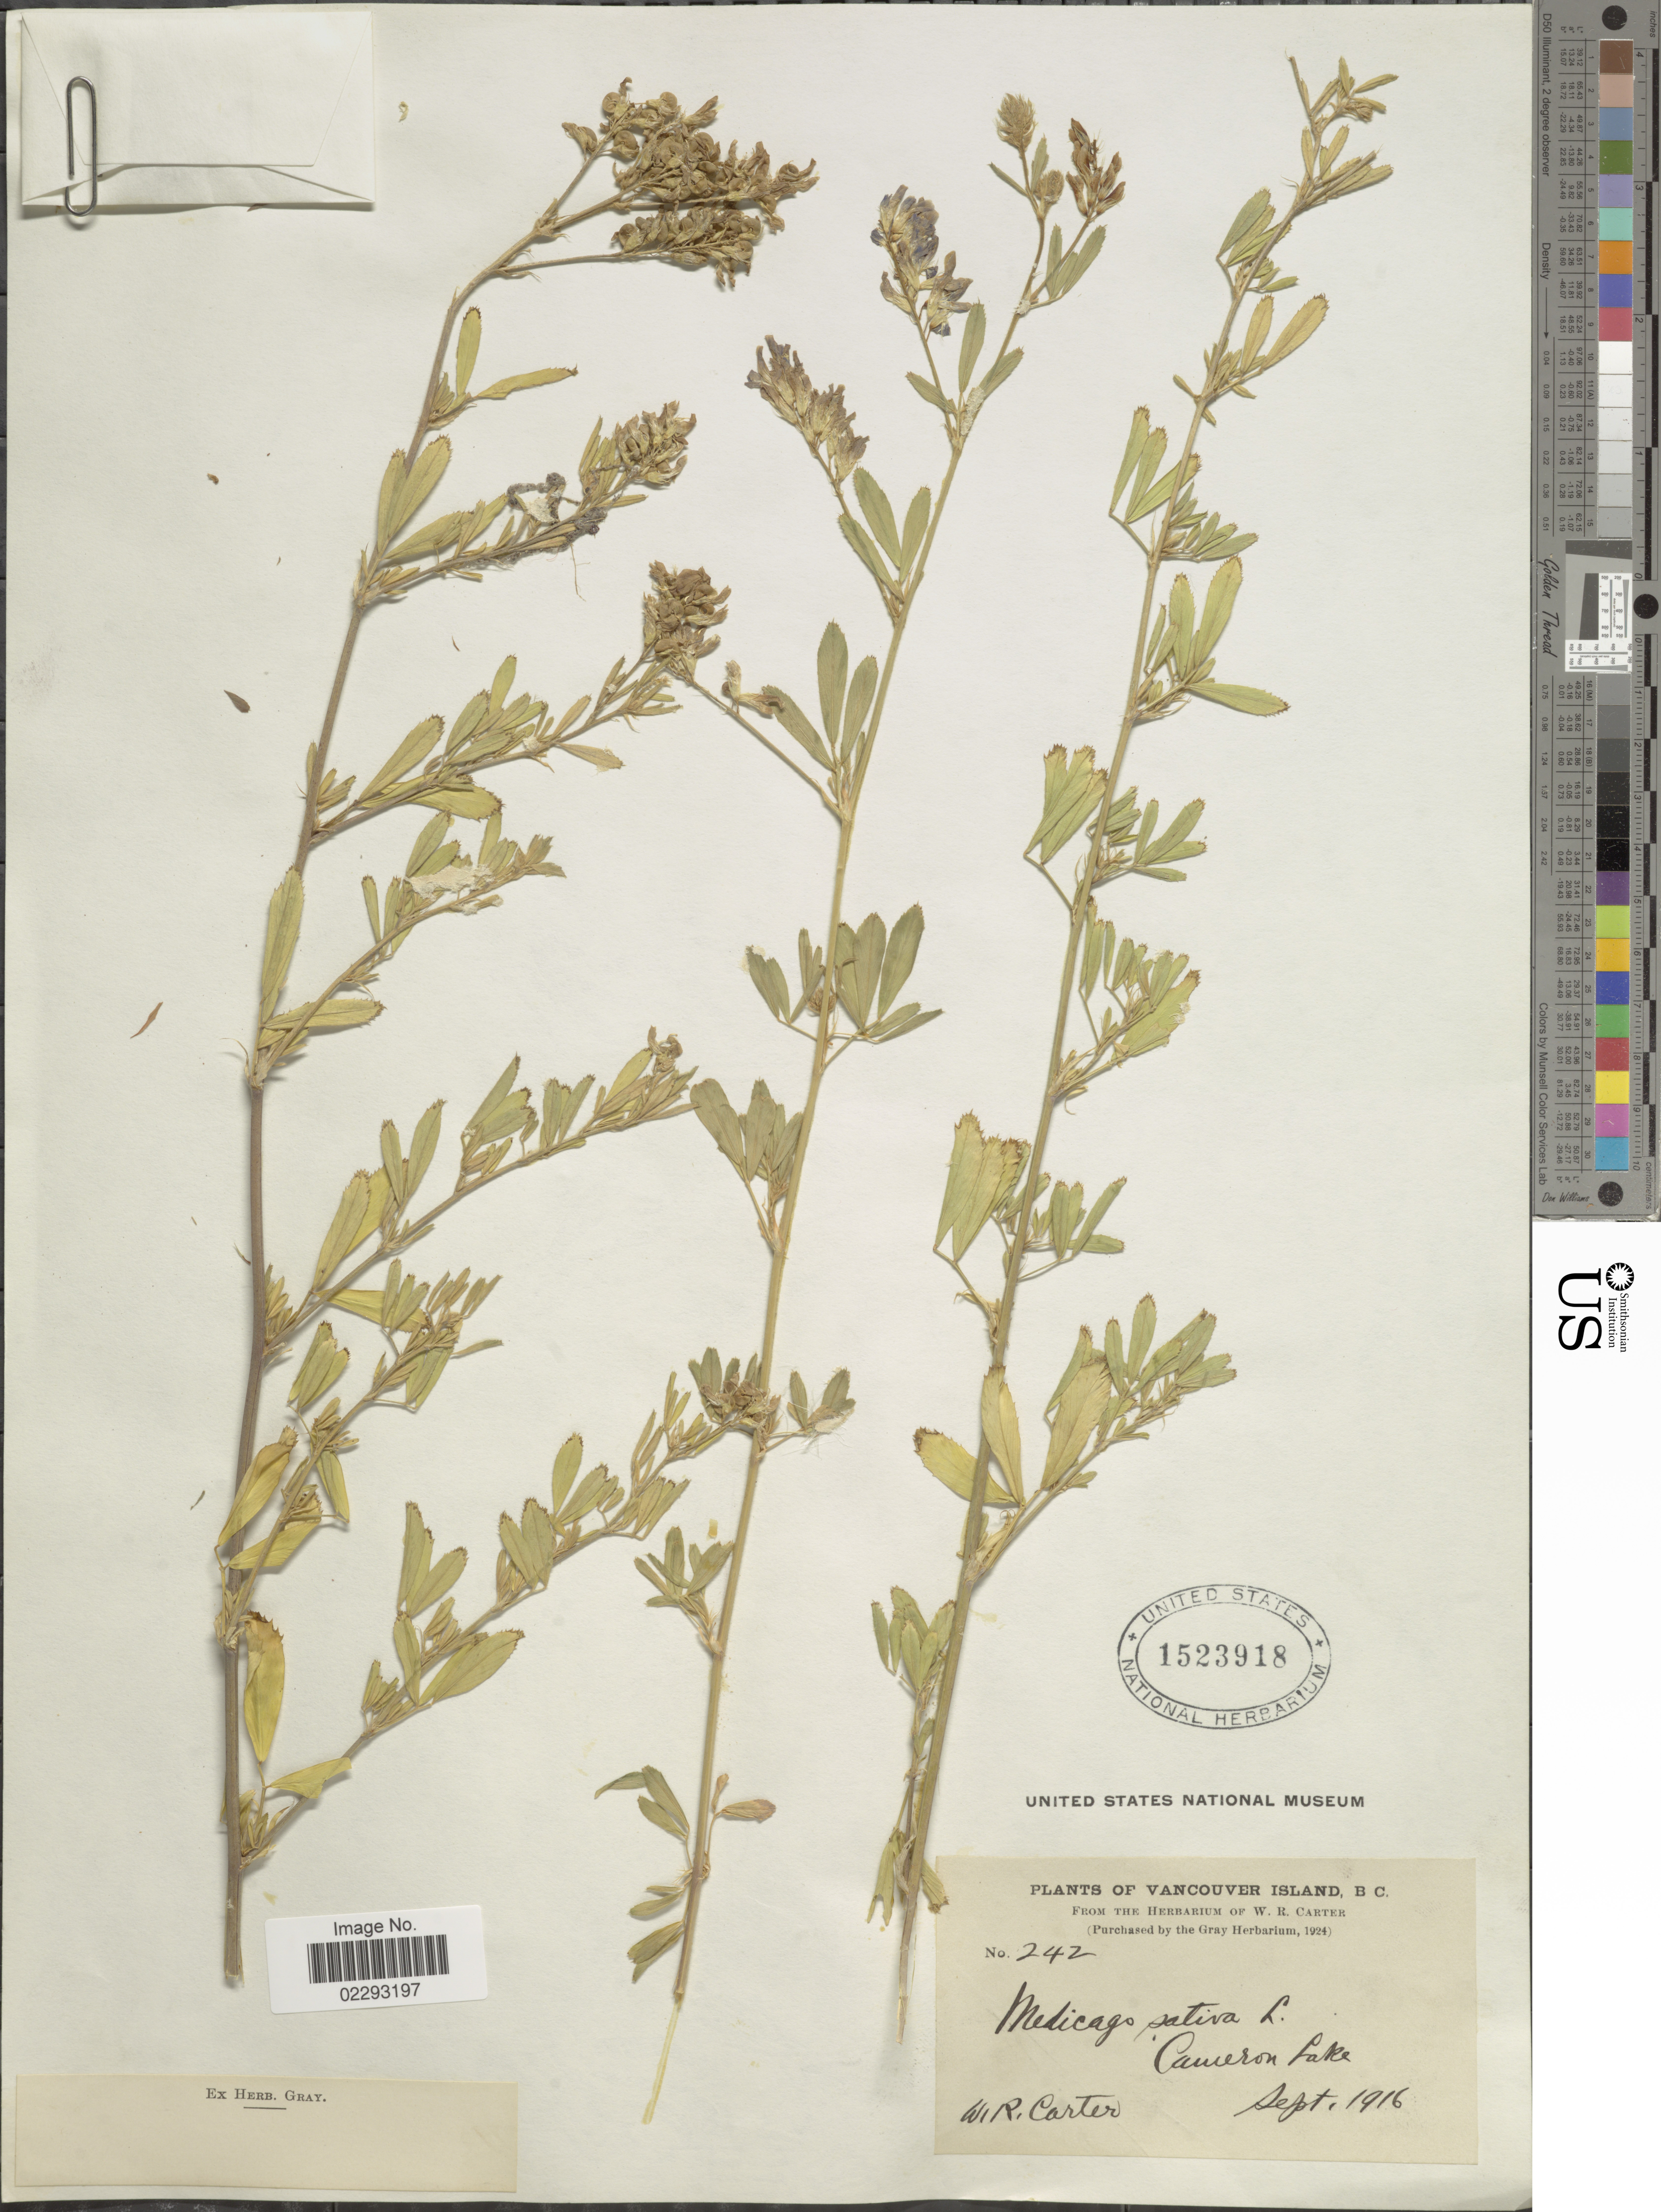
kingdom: Plantae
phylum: Tracheophyta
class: Magnoliopsida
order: Fabales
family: Fabaceae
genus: Medicago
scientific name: Medicago sativa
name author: L.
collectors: W. R. Carter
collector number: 242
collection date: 1916-09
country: Canada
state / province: British Columbia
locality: Vancouver Island, Cameron Lake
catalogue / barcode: US 1523918